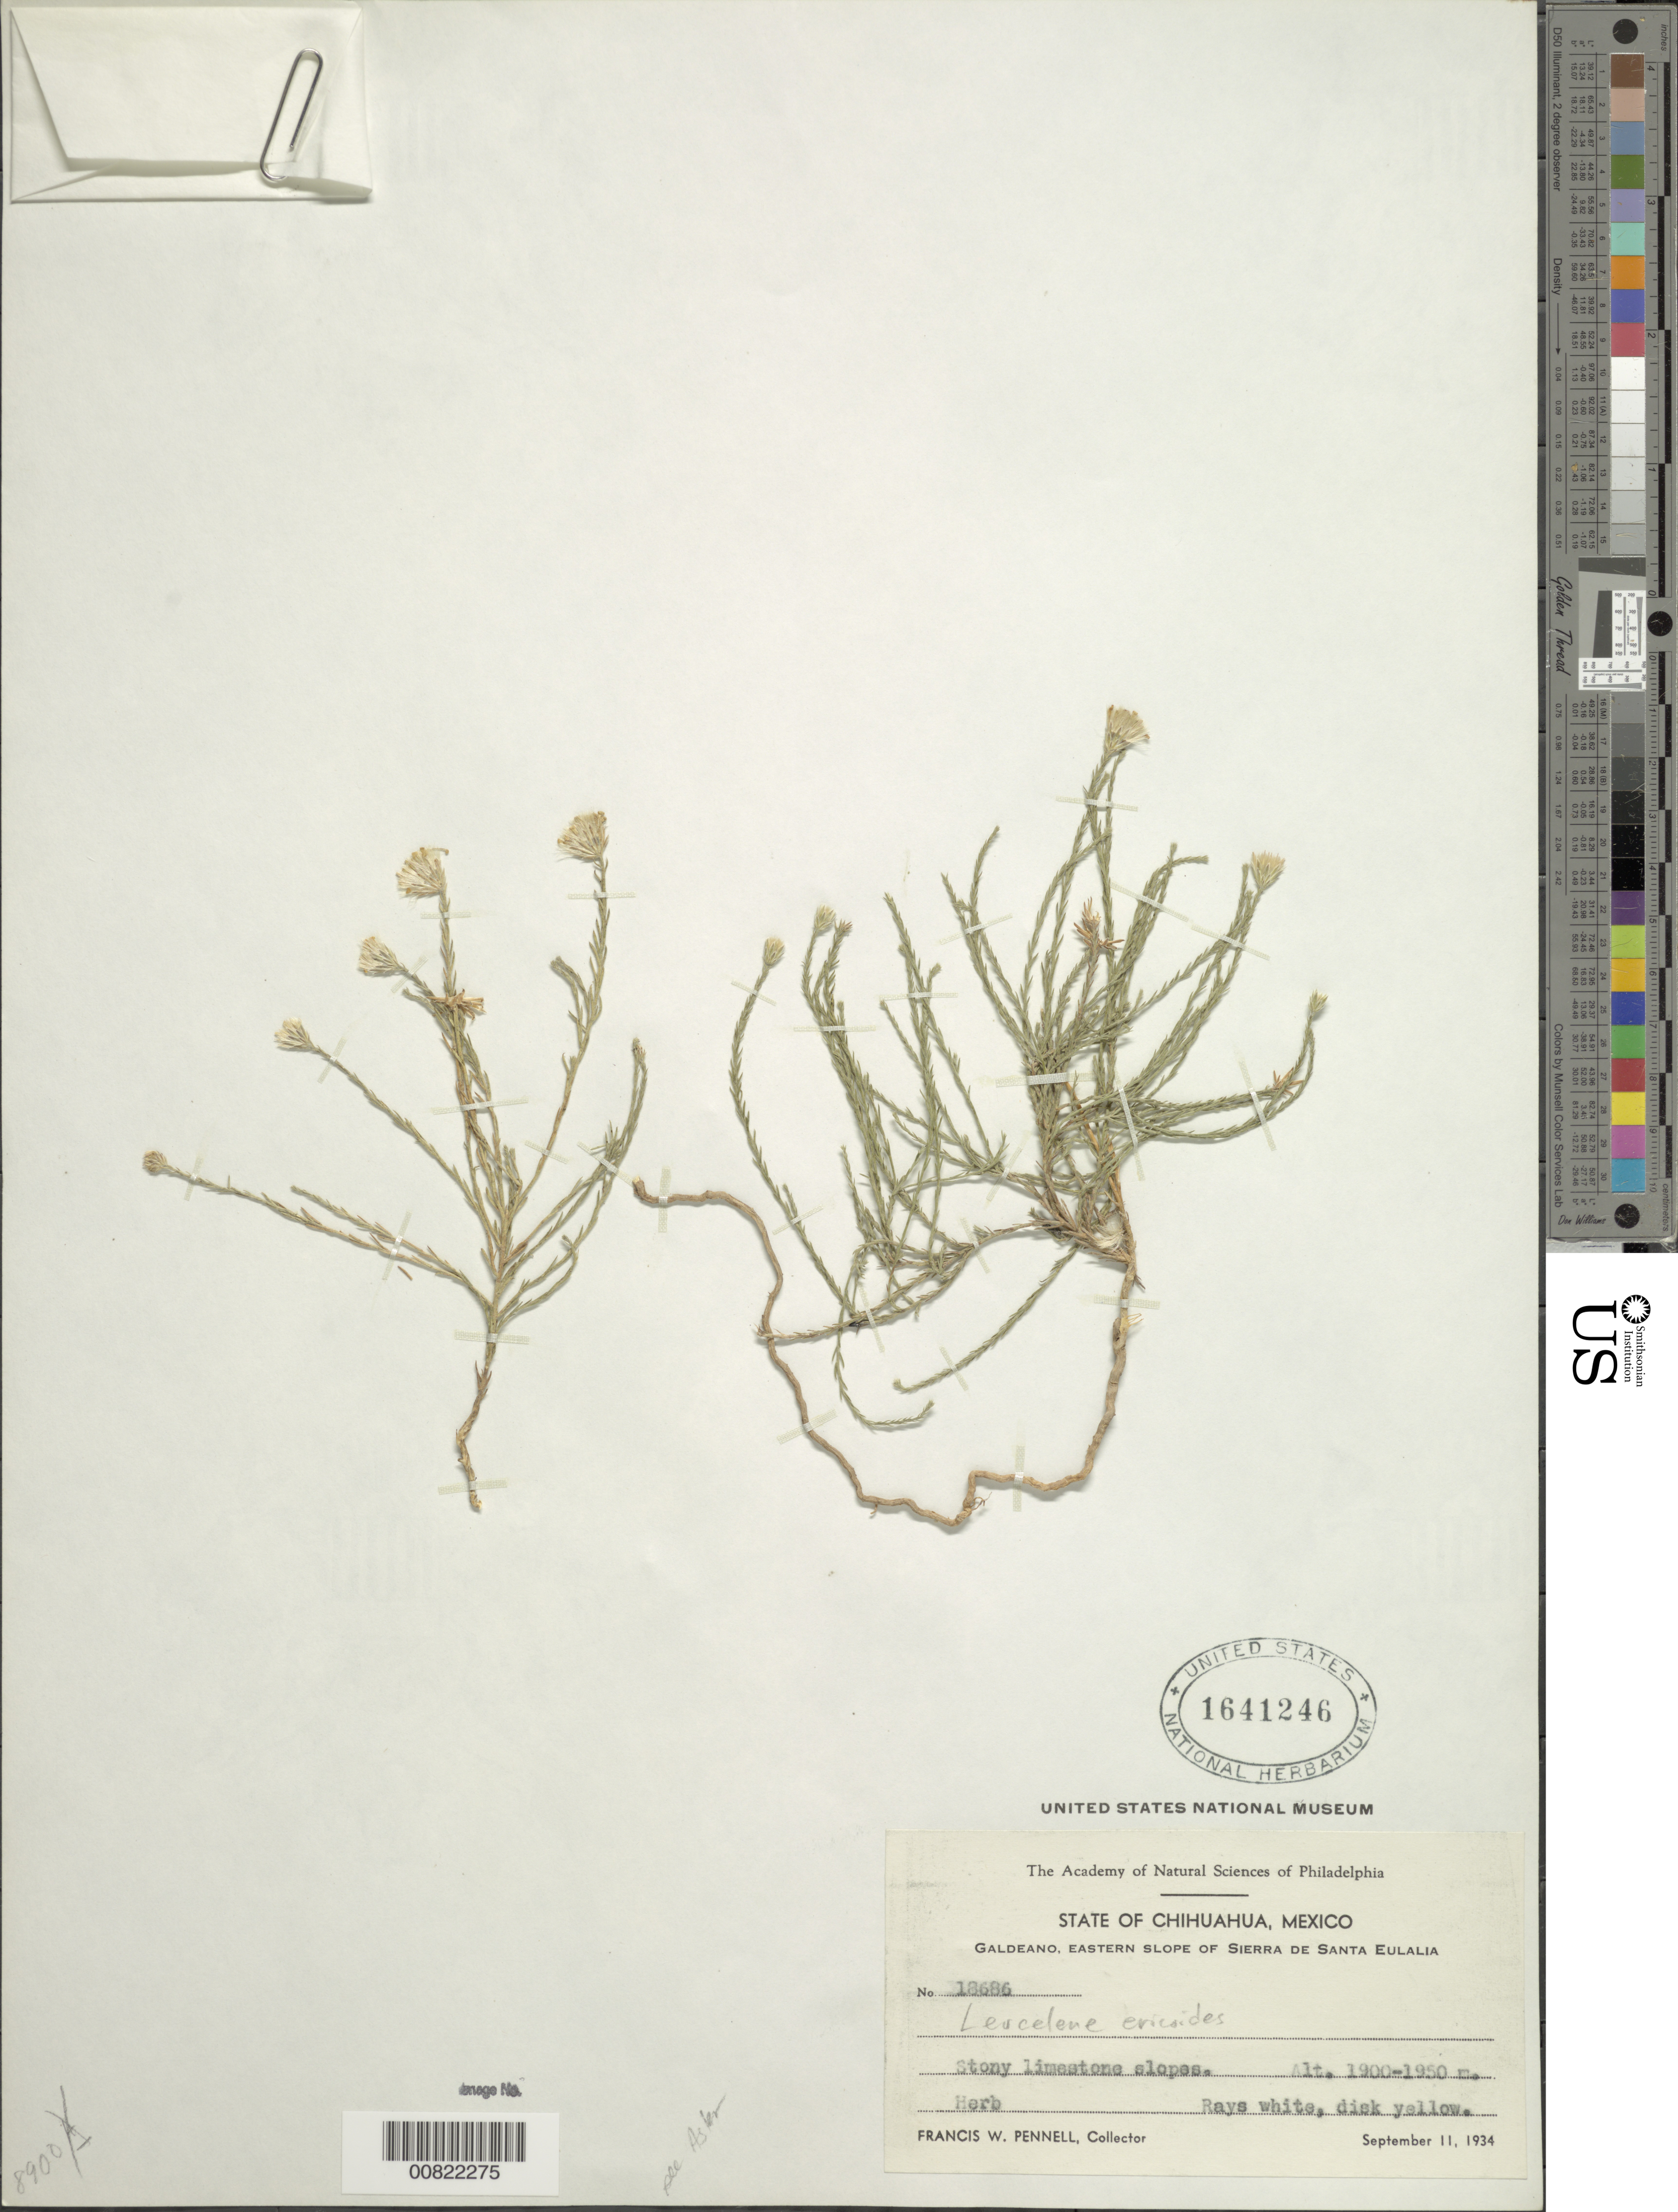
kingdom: Plantae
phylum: Tracheophyta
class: Magnoliopsida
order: Asterales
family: Asteraceae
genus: Chaetopappa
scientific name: Chaetopappa ericoides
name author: (Torr.) G.L. Nesom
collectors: F. W. Pennell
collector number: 18686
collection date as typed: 11 Sep 1934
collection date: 1934-09-11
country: Mexico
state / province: Chihuahua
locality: Galdeano, eastern slope of Sierra de Santa Eulalia, Chihuahua.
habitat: Stony limestone slopes.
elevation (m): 1950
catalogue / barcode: US 1641246